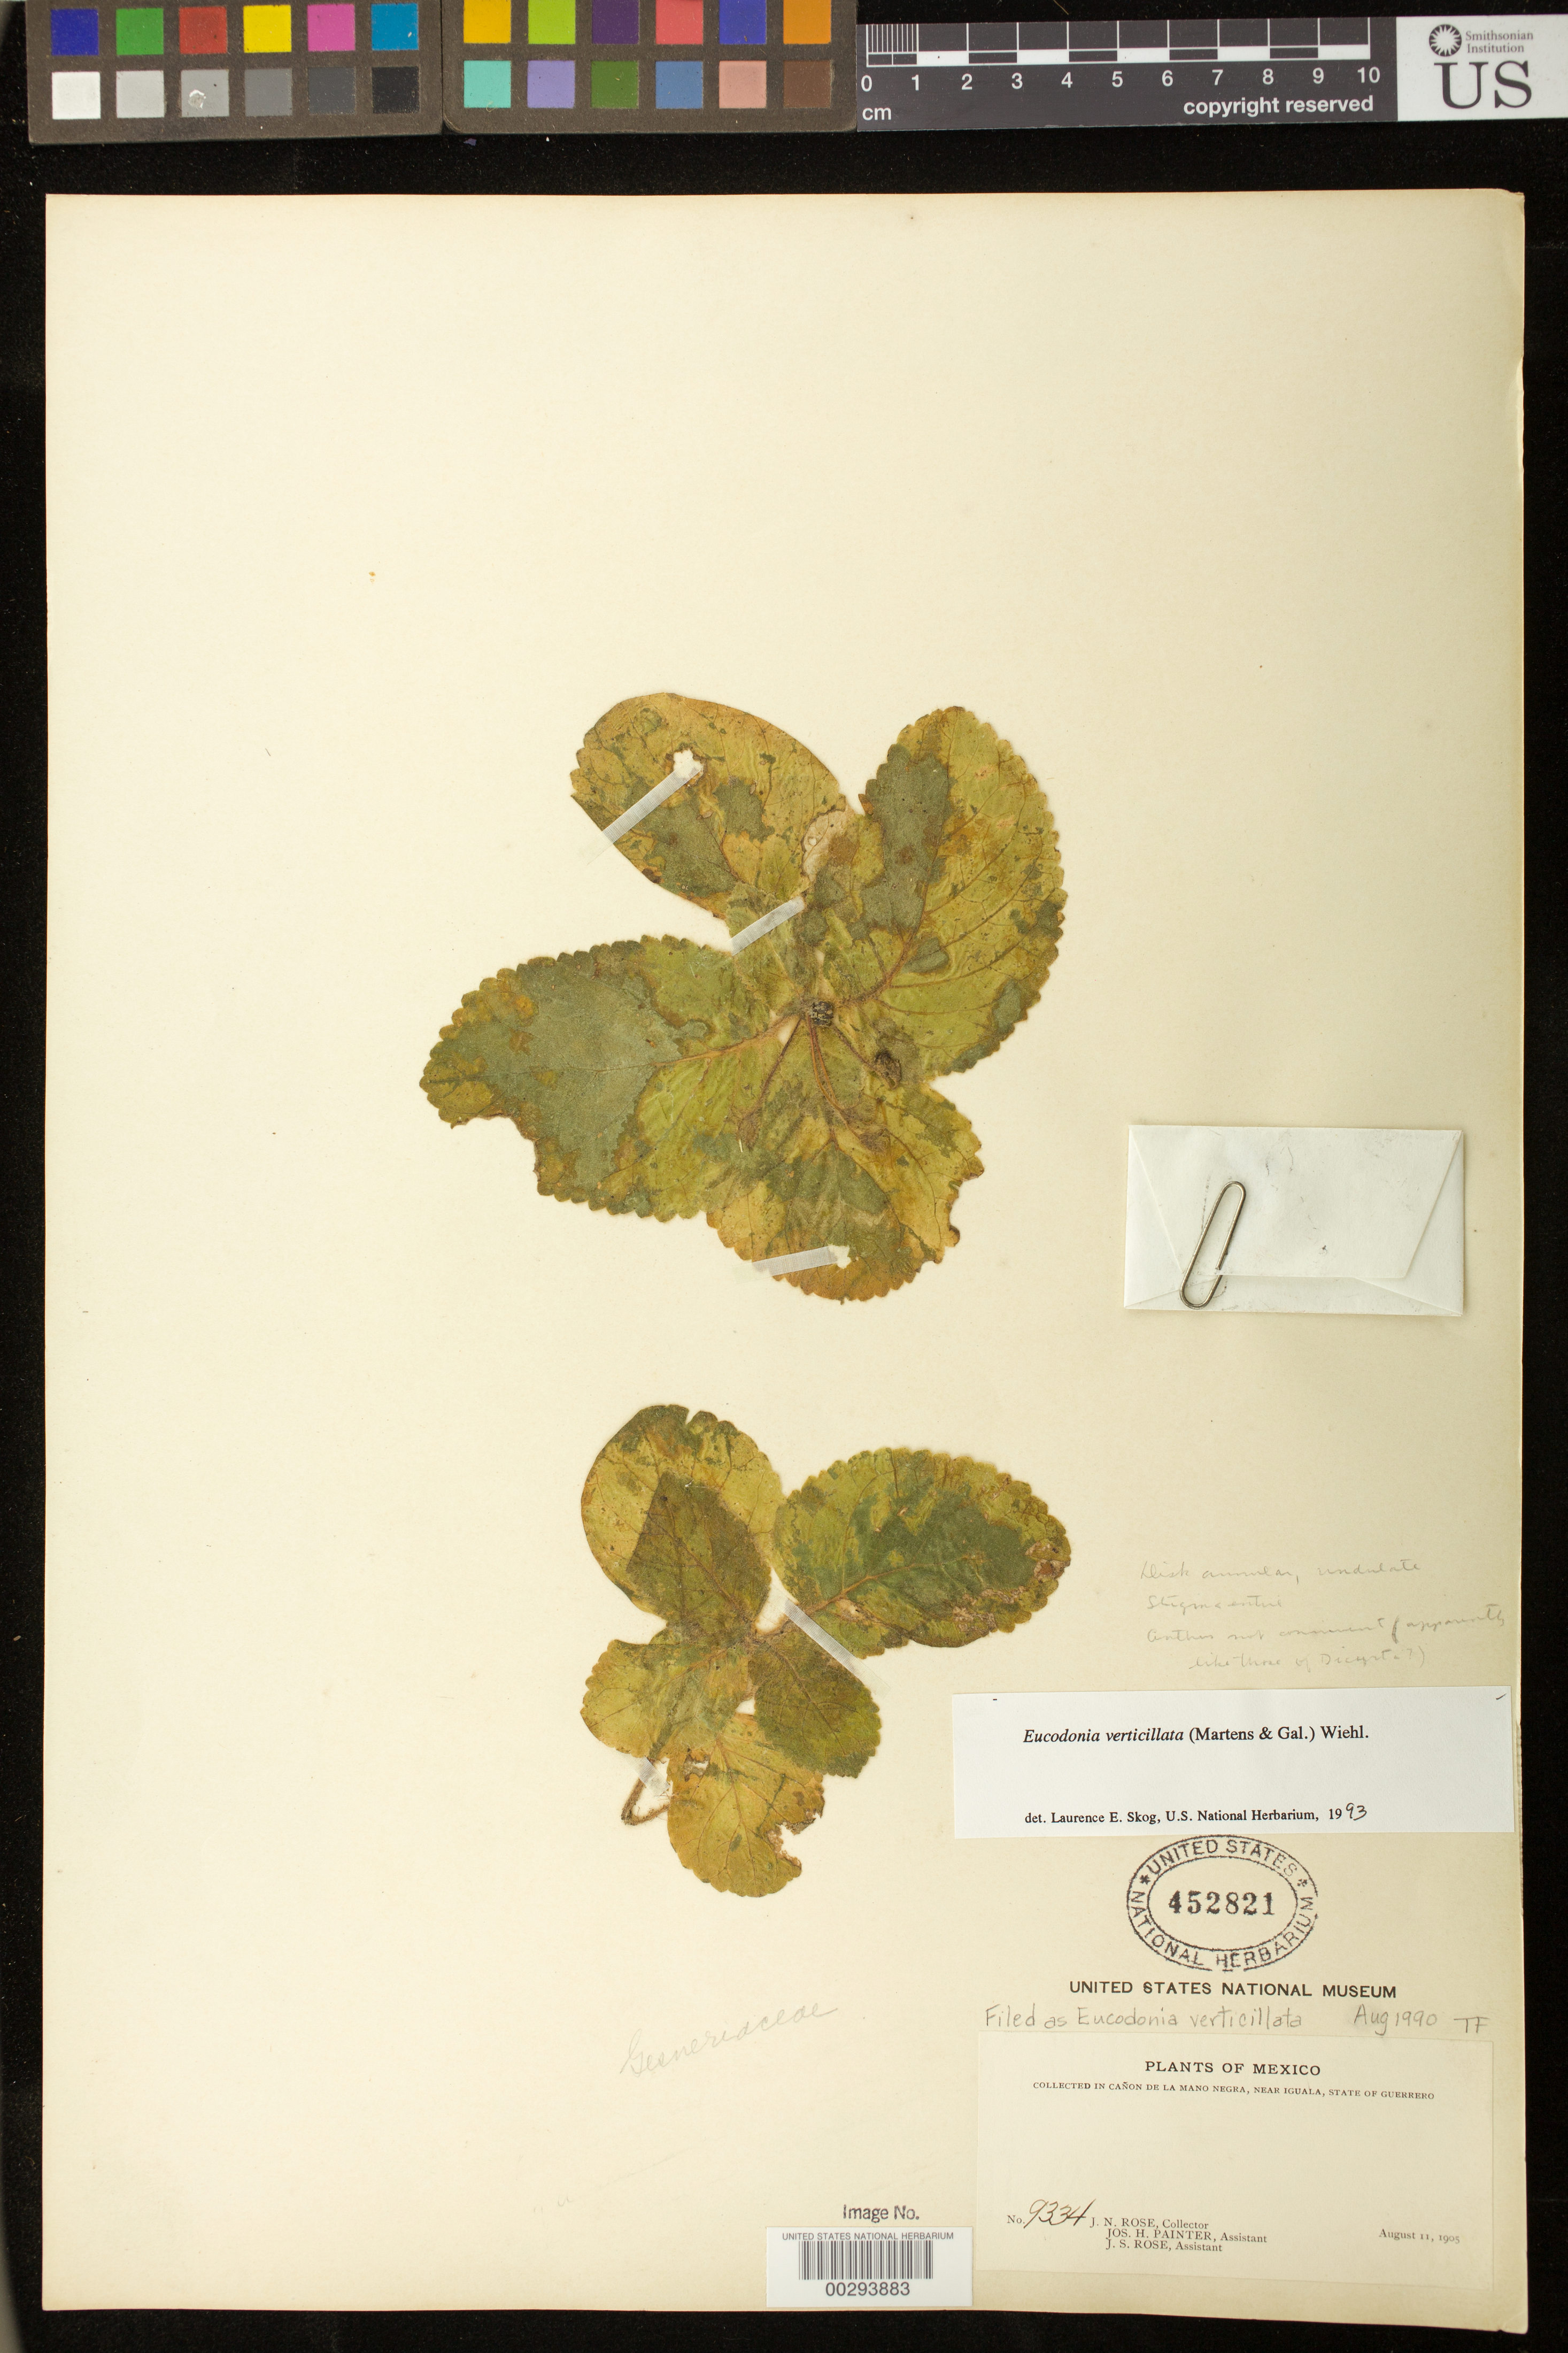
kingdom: Plantae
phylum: Tracheophyta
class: Magnoliopsida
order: Lamiales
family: Gesneriaceae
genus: Eucodonia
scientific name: Eucodonia verticillata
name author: (M. Martens & Galeotti) Wiehler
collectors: J. N. Rose, J. H. Painter & J. S. Rose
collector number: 9334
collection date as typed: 11 Aug 1905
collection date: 1905-08-11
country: Mexico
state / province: Guerrero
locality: Canon de la Mano Negra, near Iguala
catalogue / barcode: US 452821